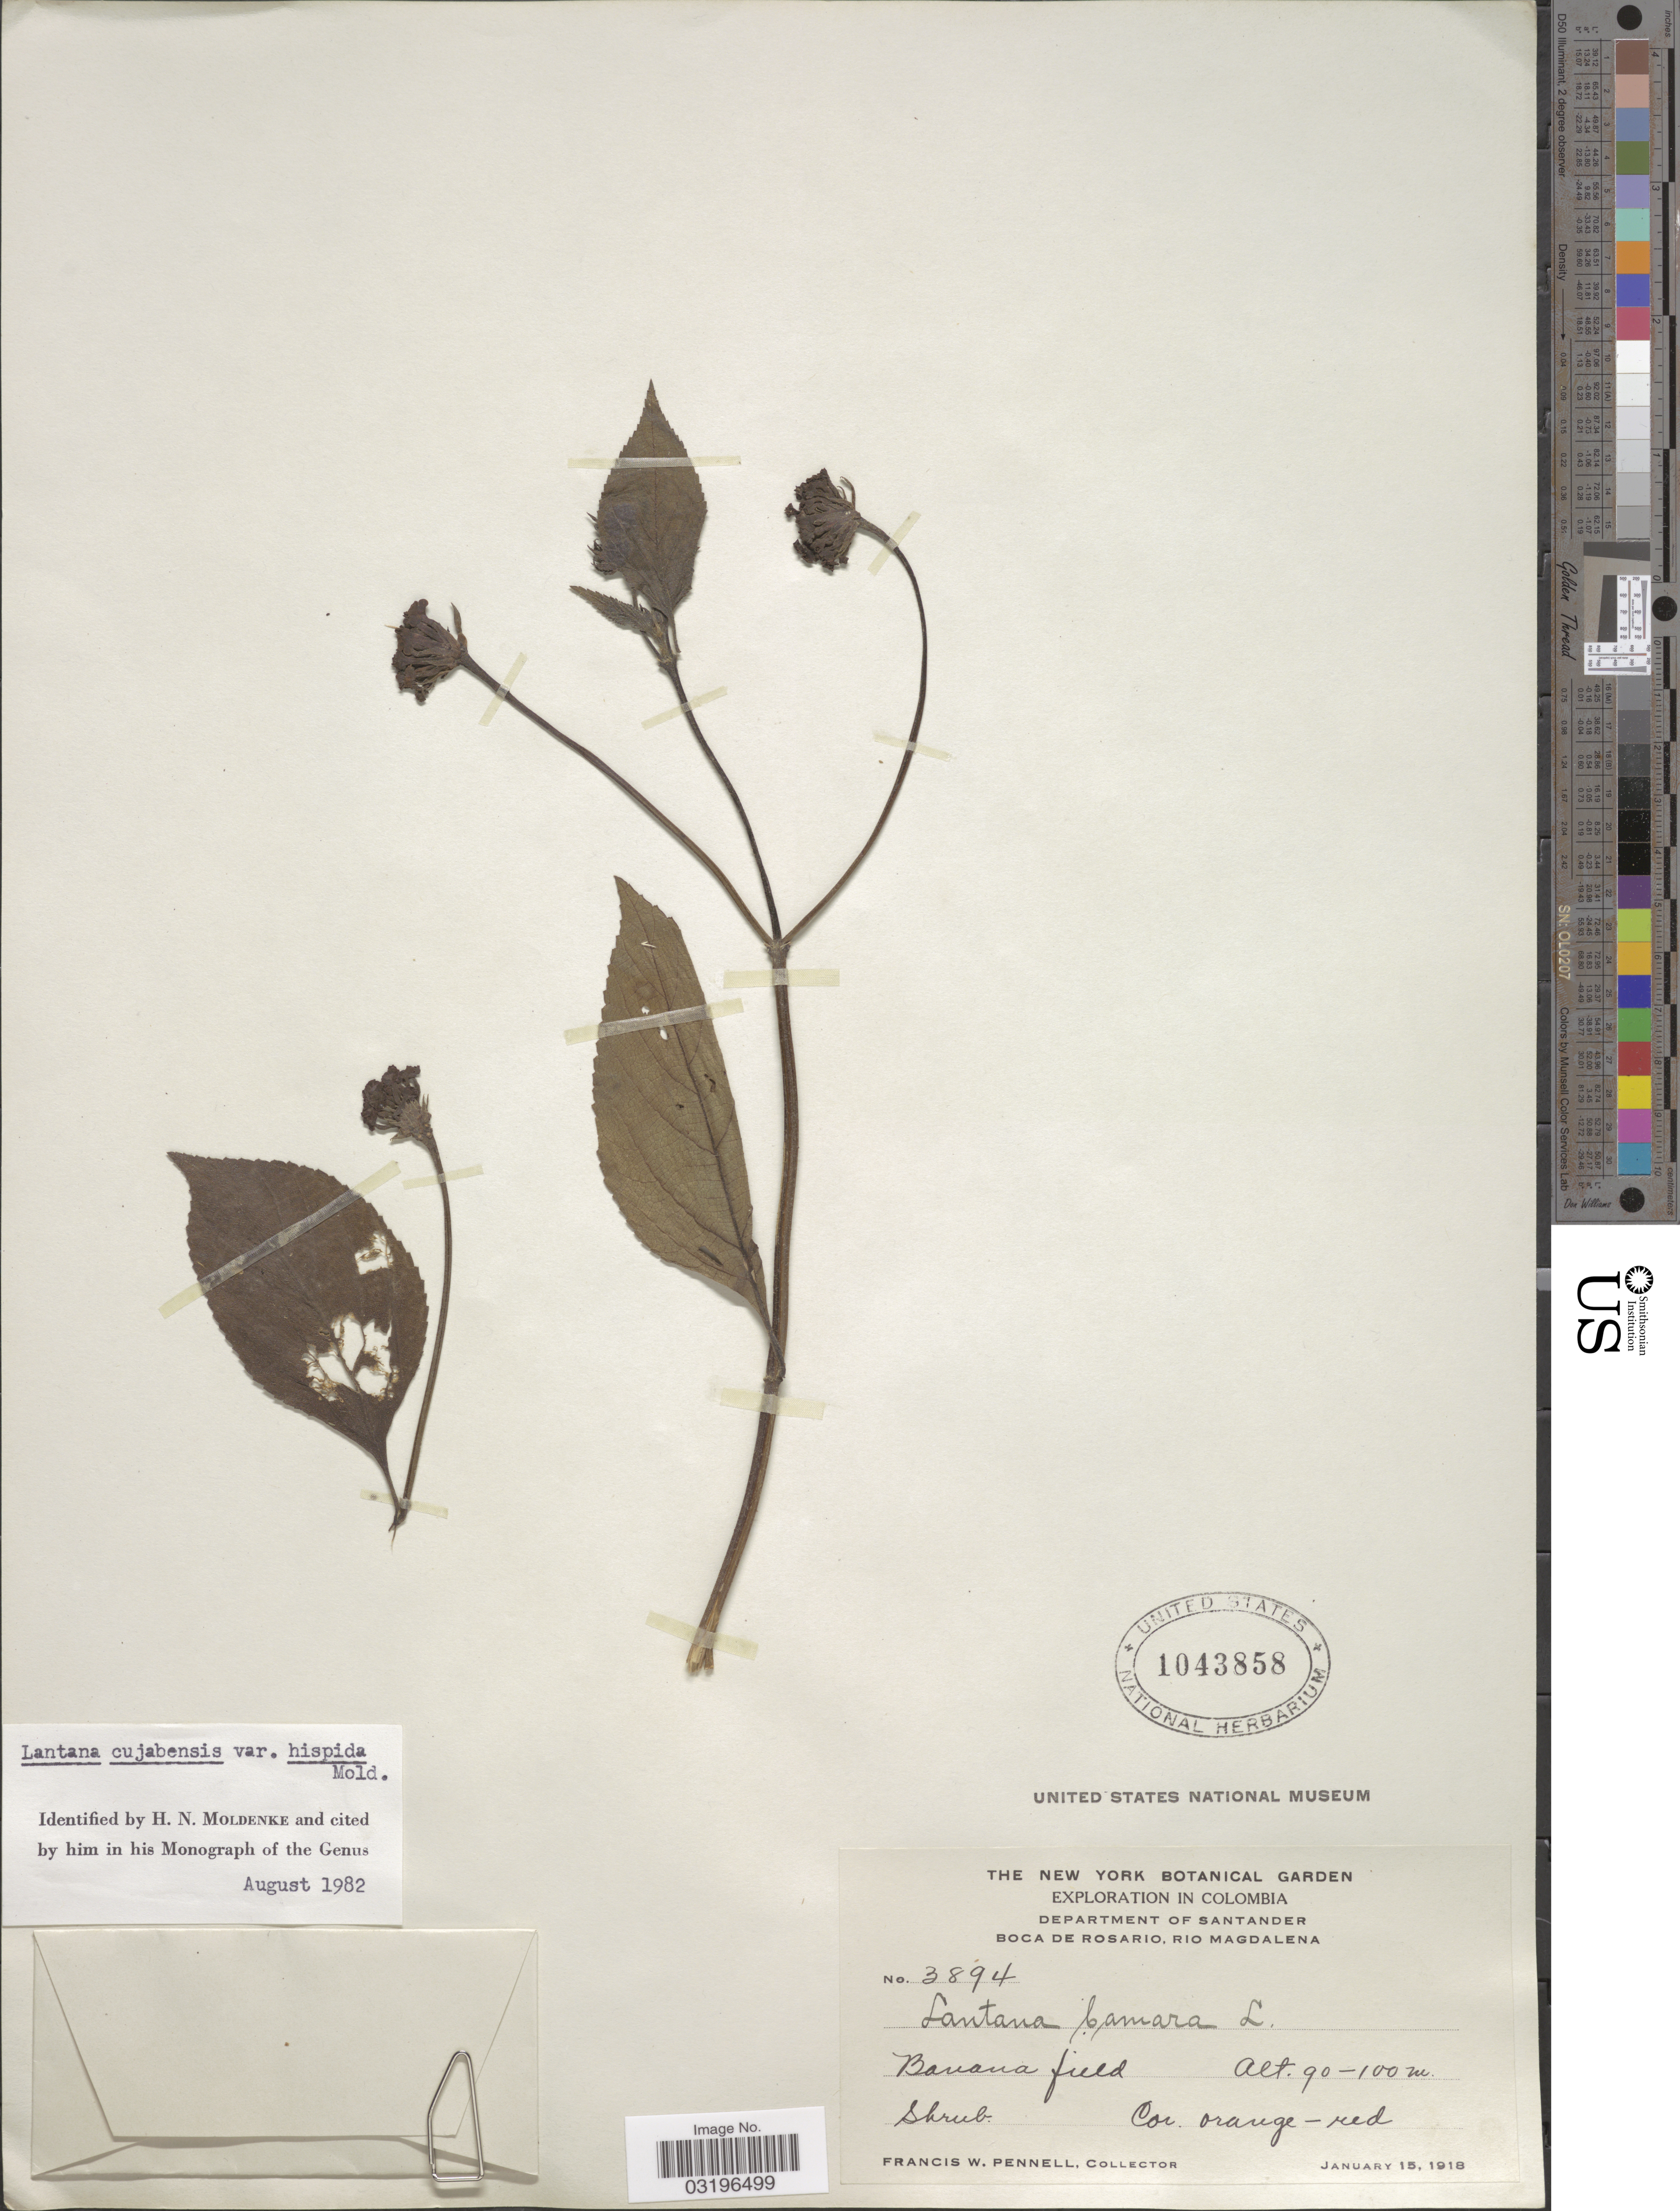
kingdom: Plantae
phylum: Tracheophyta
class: Magnoliopsida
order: Lamiales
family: Verbenaceae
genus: Lantana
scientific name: Lantana cujabensis var. hispida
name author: Moldenke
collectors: F. W. Pennell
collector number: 3894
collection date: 1918-01-15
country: Colombia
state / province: Santander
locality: Department of Santander, Boca de Rosario, Rio Magdalena.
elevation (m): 90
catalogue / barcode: US 1043858